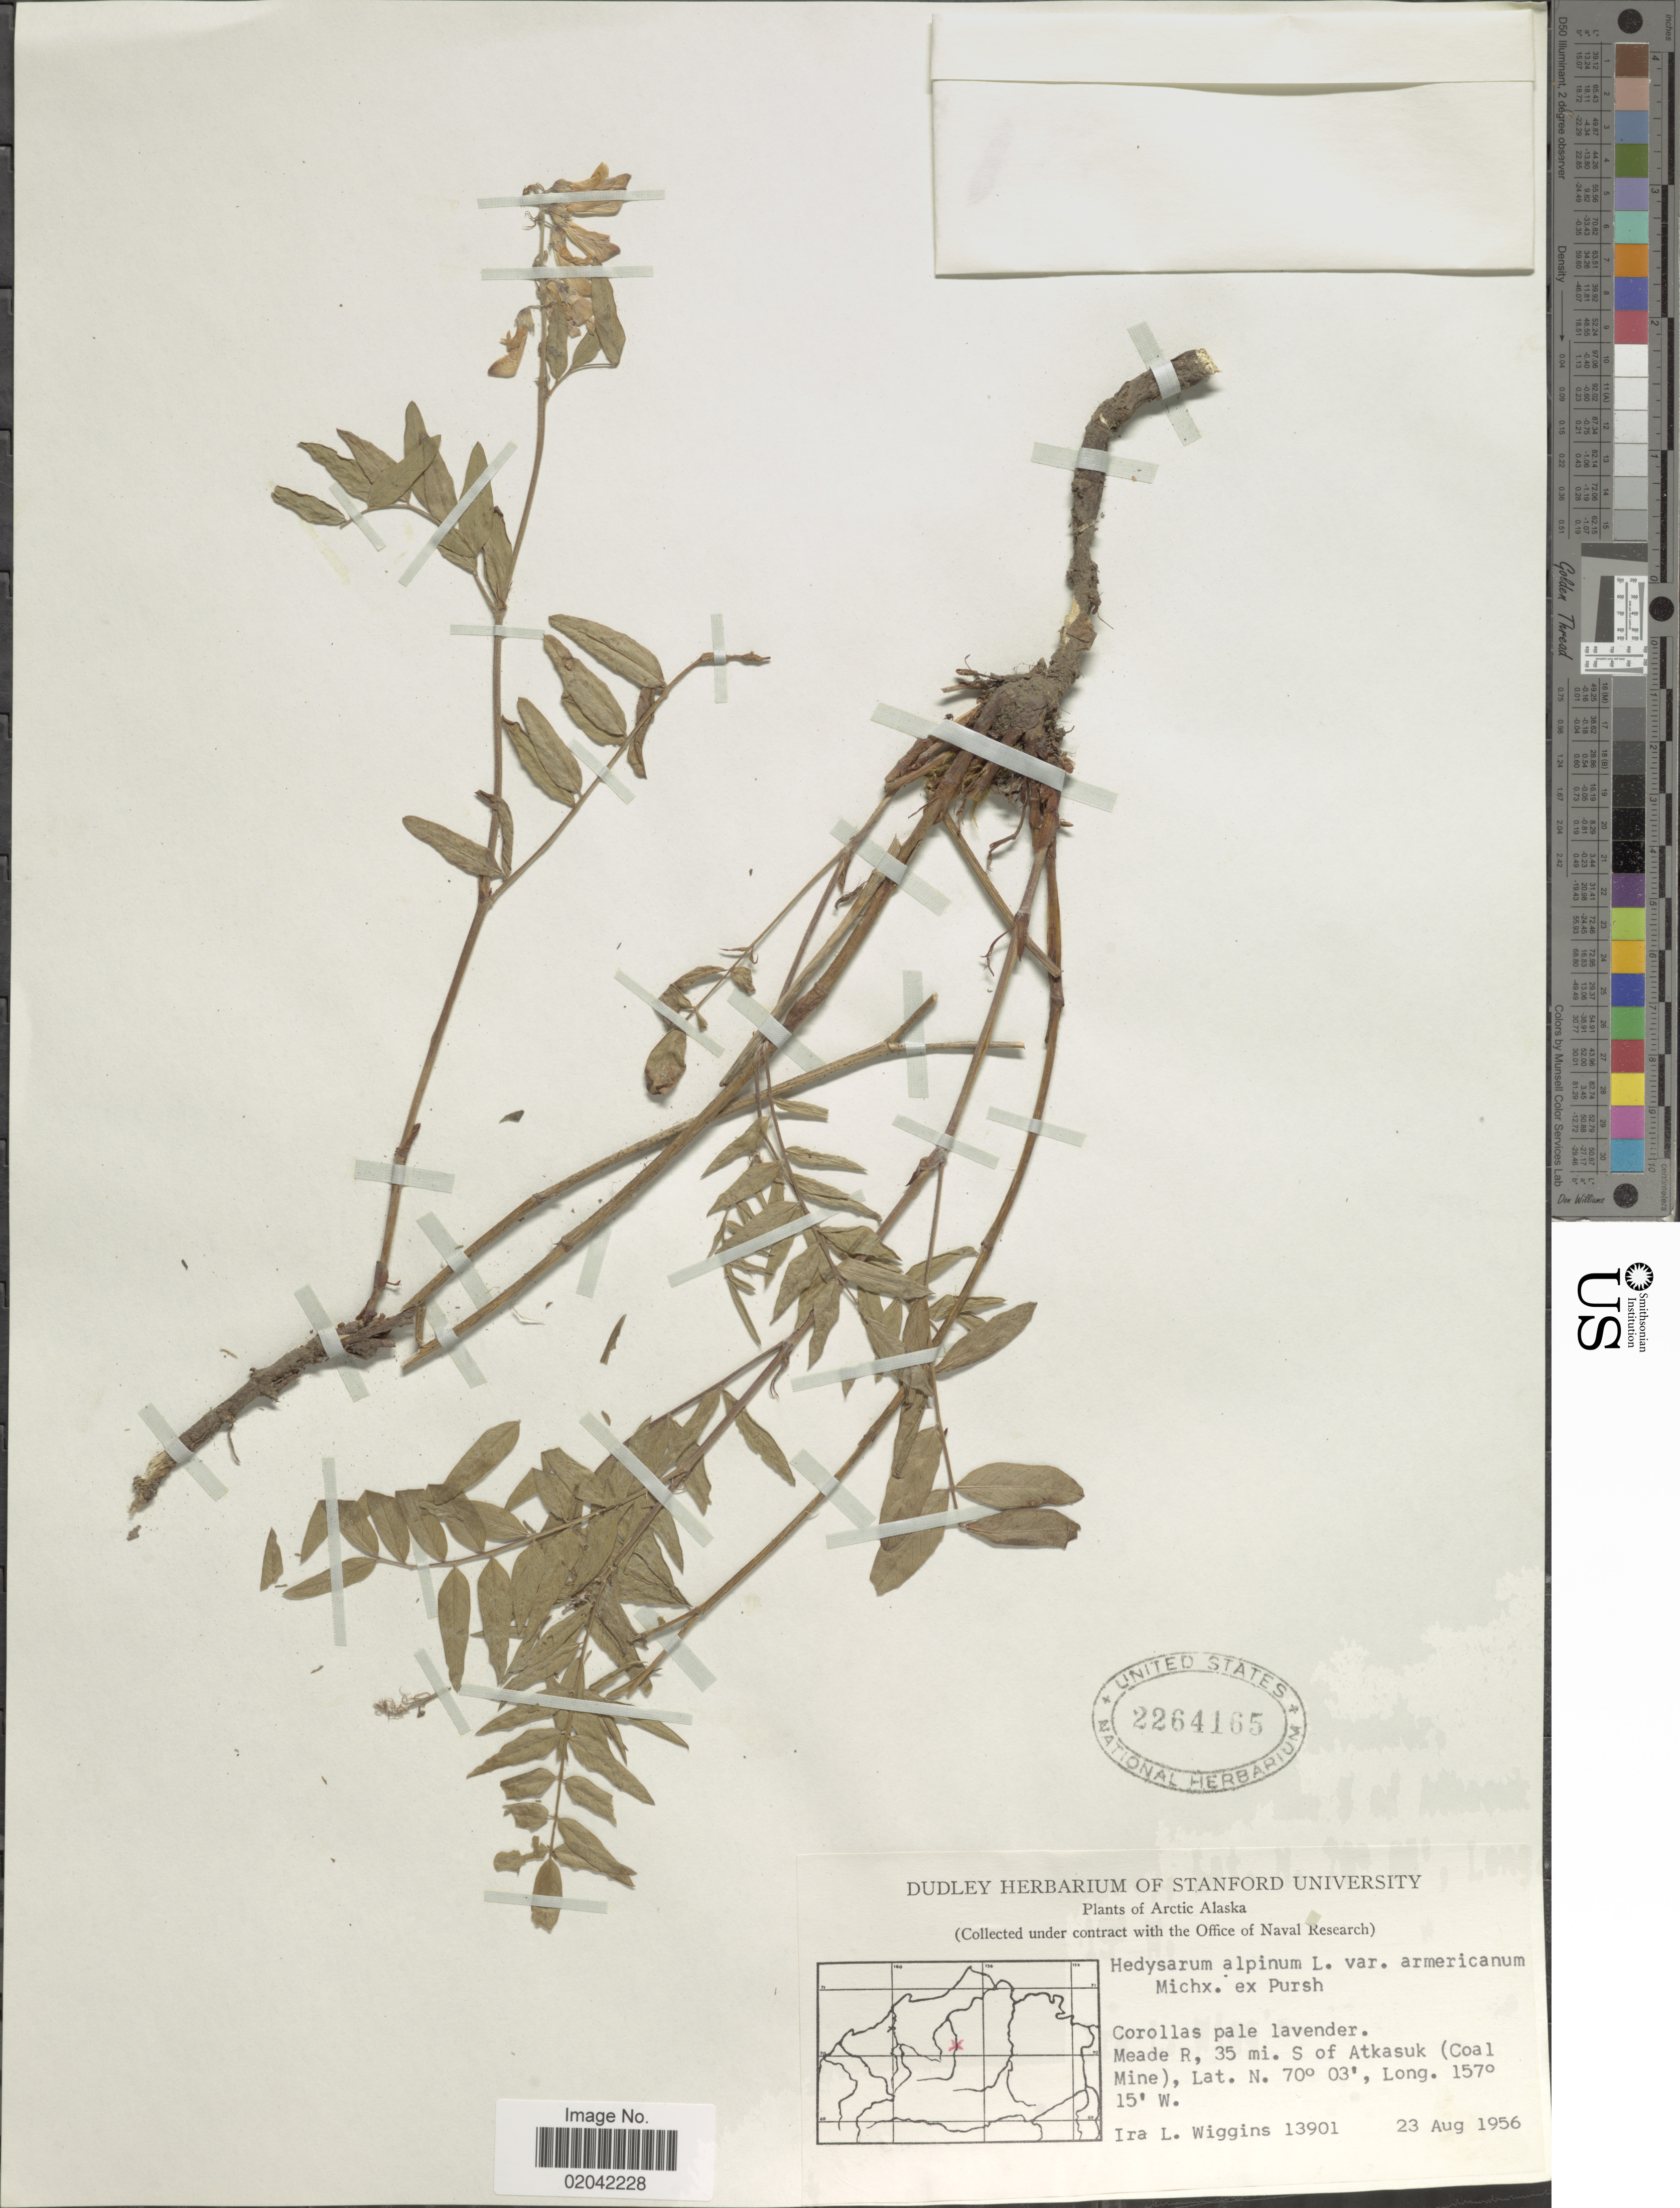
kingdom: Plantae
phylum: Tracheophyta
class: Magnoliopsida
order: Fabales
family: Fabaceae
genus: Hedysarum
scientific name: Hedysarum alpinum var. americanum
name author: Michx. ex Pursh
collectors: I. L. Wiggins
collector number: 13901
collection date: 1956-08-23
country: United States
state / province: Alaska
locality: Arctic Alaska. Meade R, 35 mi. S of Atkasuk (Coal Mine)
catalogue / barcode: US 2264165